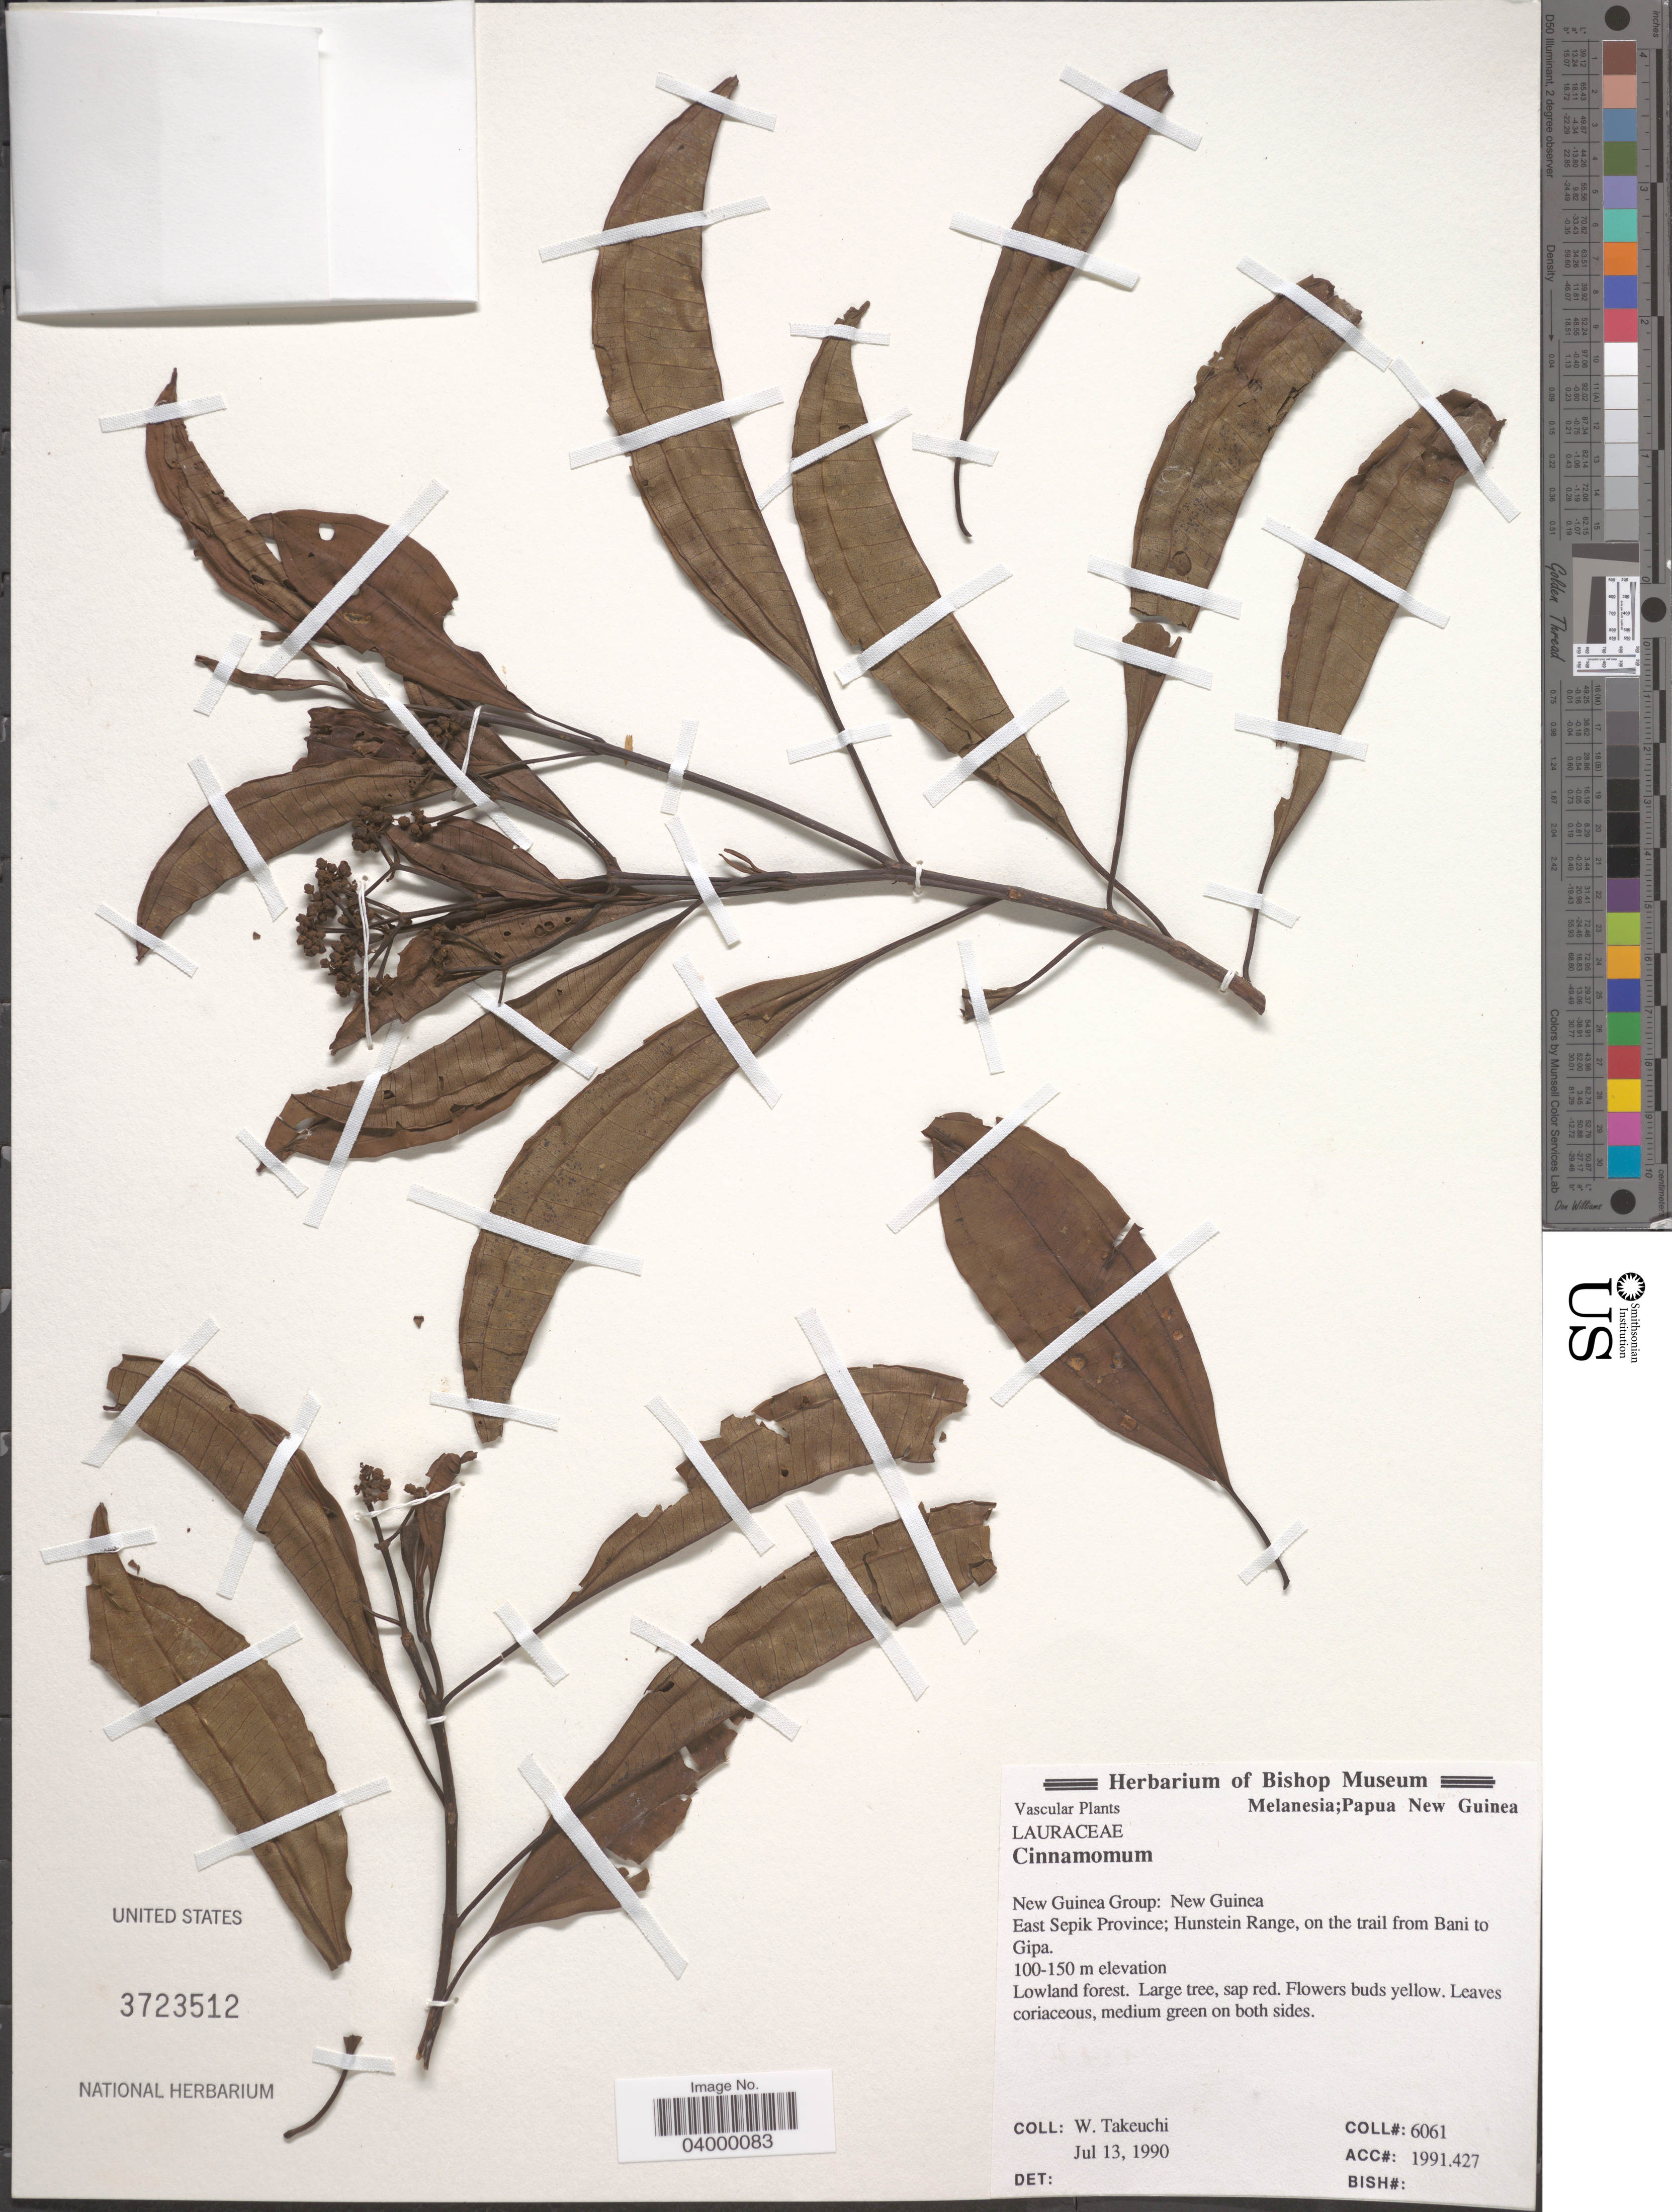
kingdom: Plantae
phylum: Tracheophyta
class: Magnoliopsida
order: Laurales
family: Lauraceae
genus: Cinnamomum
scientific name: Cinnamomum sp.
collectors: W. Takeuchi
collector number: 6061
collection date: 1990-07-13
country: Papua New Guinea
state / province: East Sepik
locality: New Guinea Group: New Guinea. Hunstein Range, on the trail from Bani to Gipa.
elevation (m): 100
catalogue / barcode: US 3723512